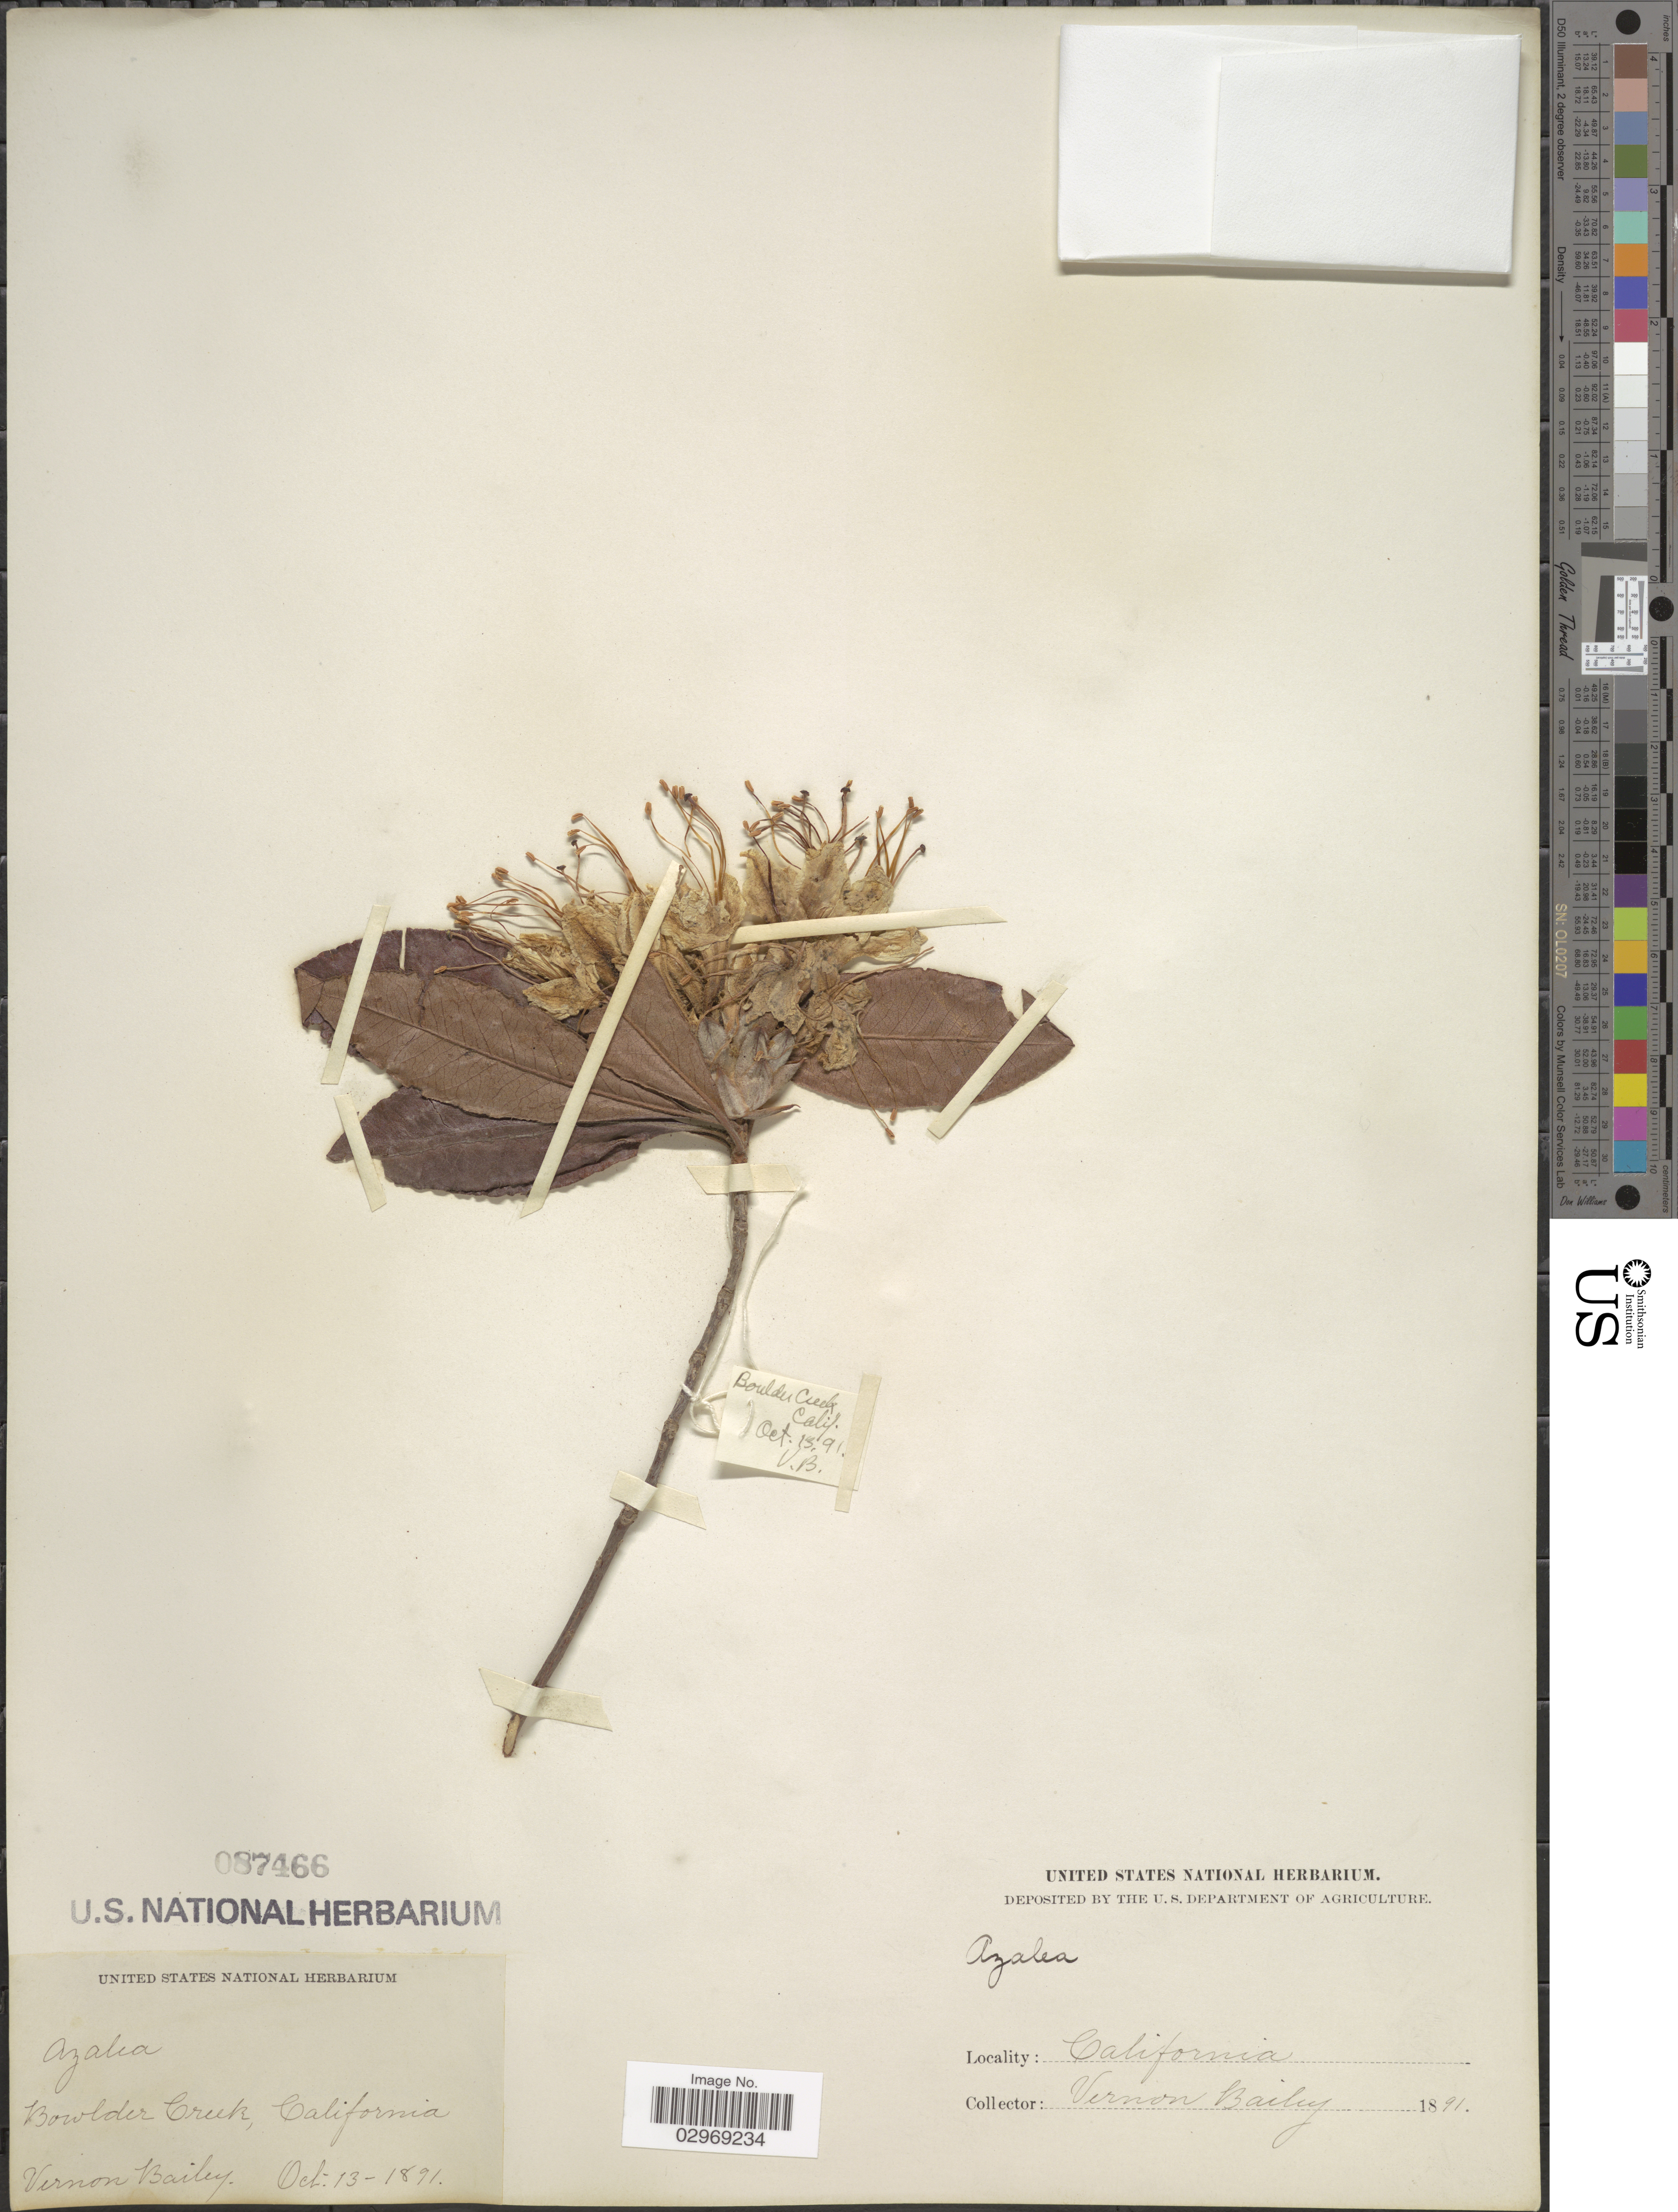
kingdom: Plantae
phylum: Tracheophyta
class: Magnoliopsida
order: Ericales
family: Ericaceae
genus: Rhododendron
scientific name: Rhododendron occidentale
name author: (Torr. & A. Gray) A. Gray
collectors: V. O. Bailey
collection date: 1891-10-13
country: United States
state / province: California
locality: Bowlder Creek.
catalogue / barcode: US 87466